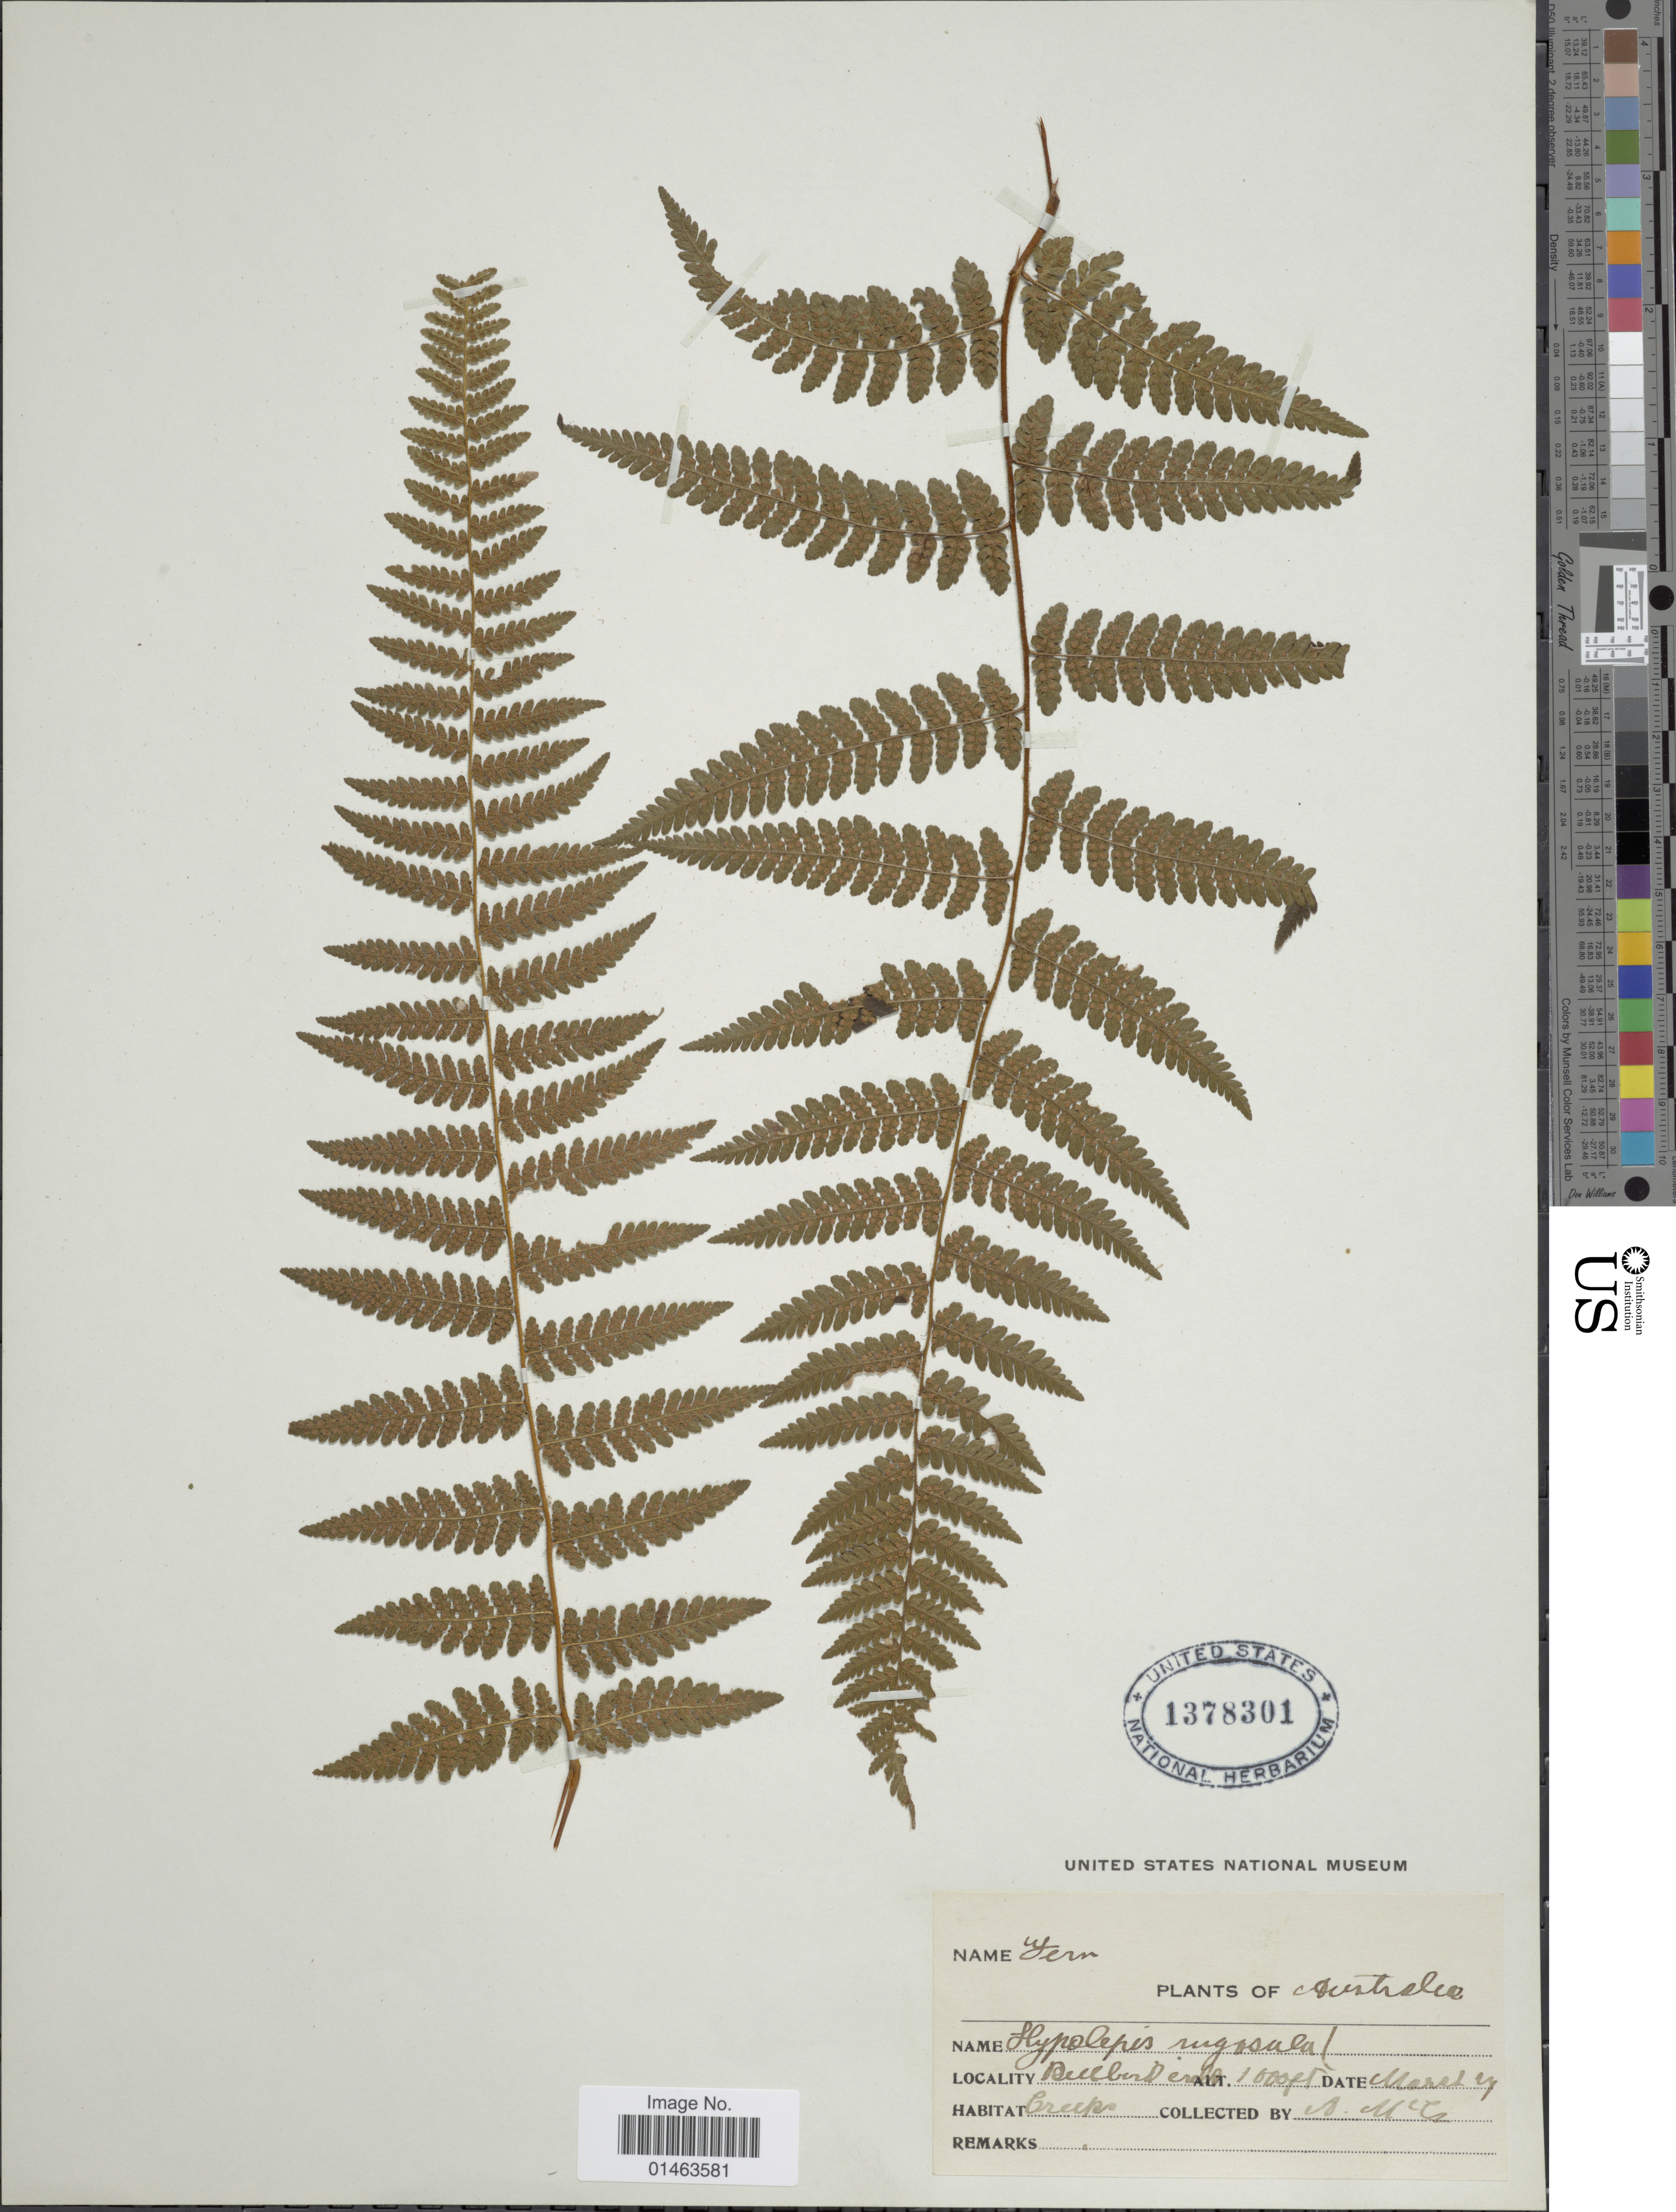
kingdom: Plantae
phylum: Tracheophyta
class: Polypodiopsida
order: Polypodiales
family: Dennstaedtiaceae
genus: Hypolepis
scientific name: Hypolepis rugosula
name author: (Labill.) J. Sm.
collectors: A. MacCaskill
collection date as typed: Mar 21 (?)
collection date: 1921-03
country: Australia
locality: Bellbird [illegible text]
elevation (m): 305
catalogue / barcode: US 1378301